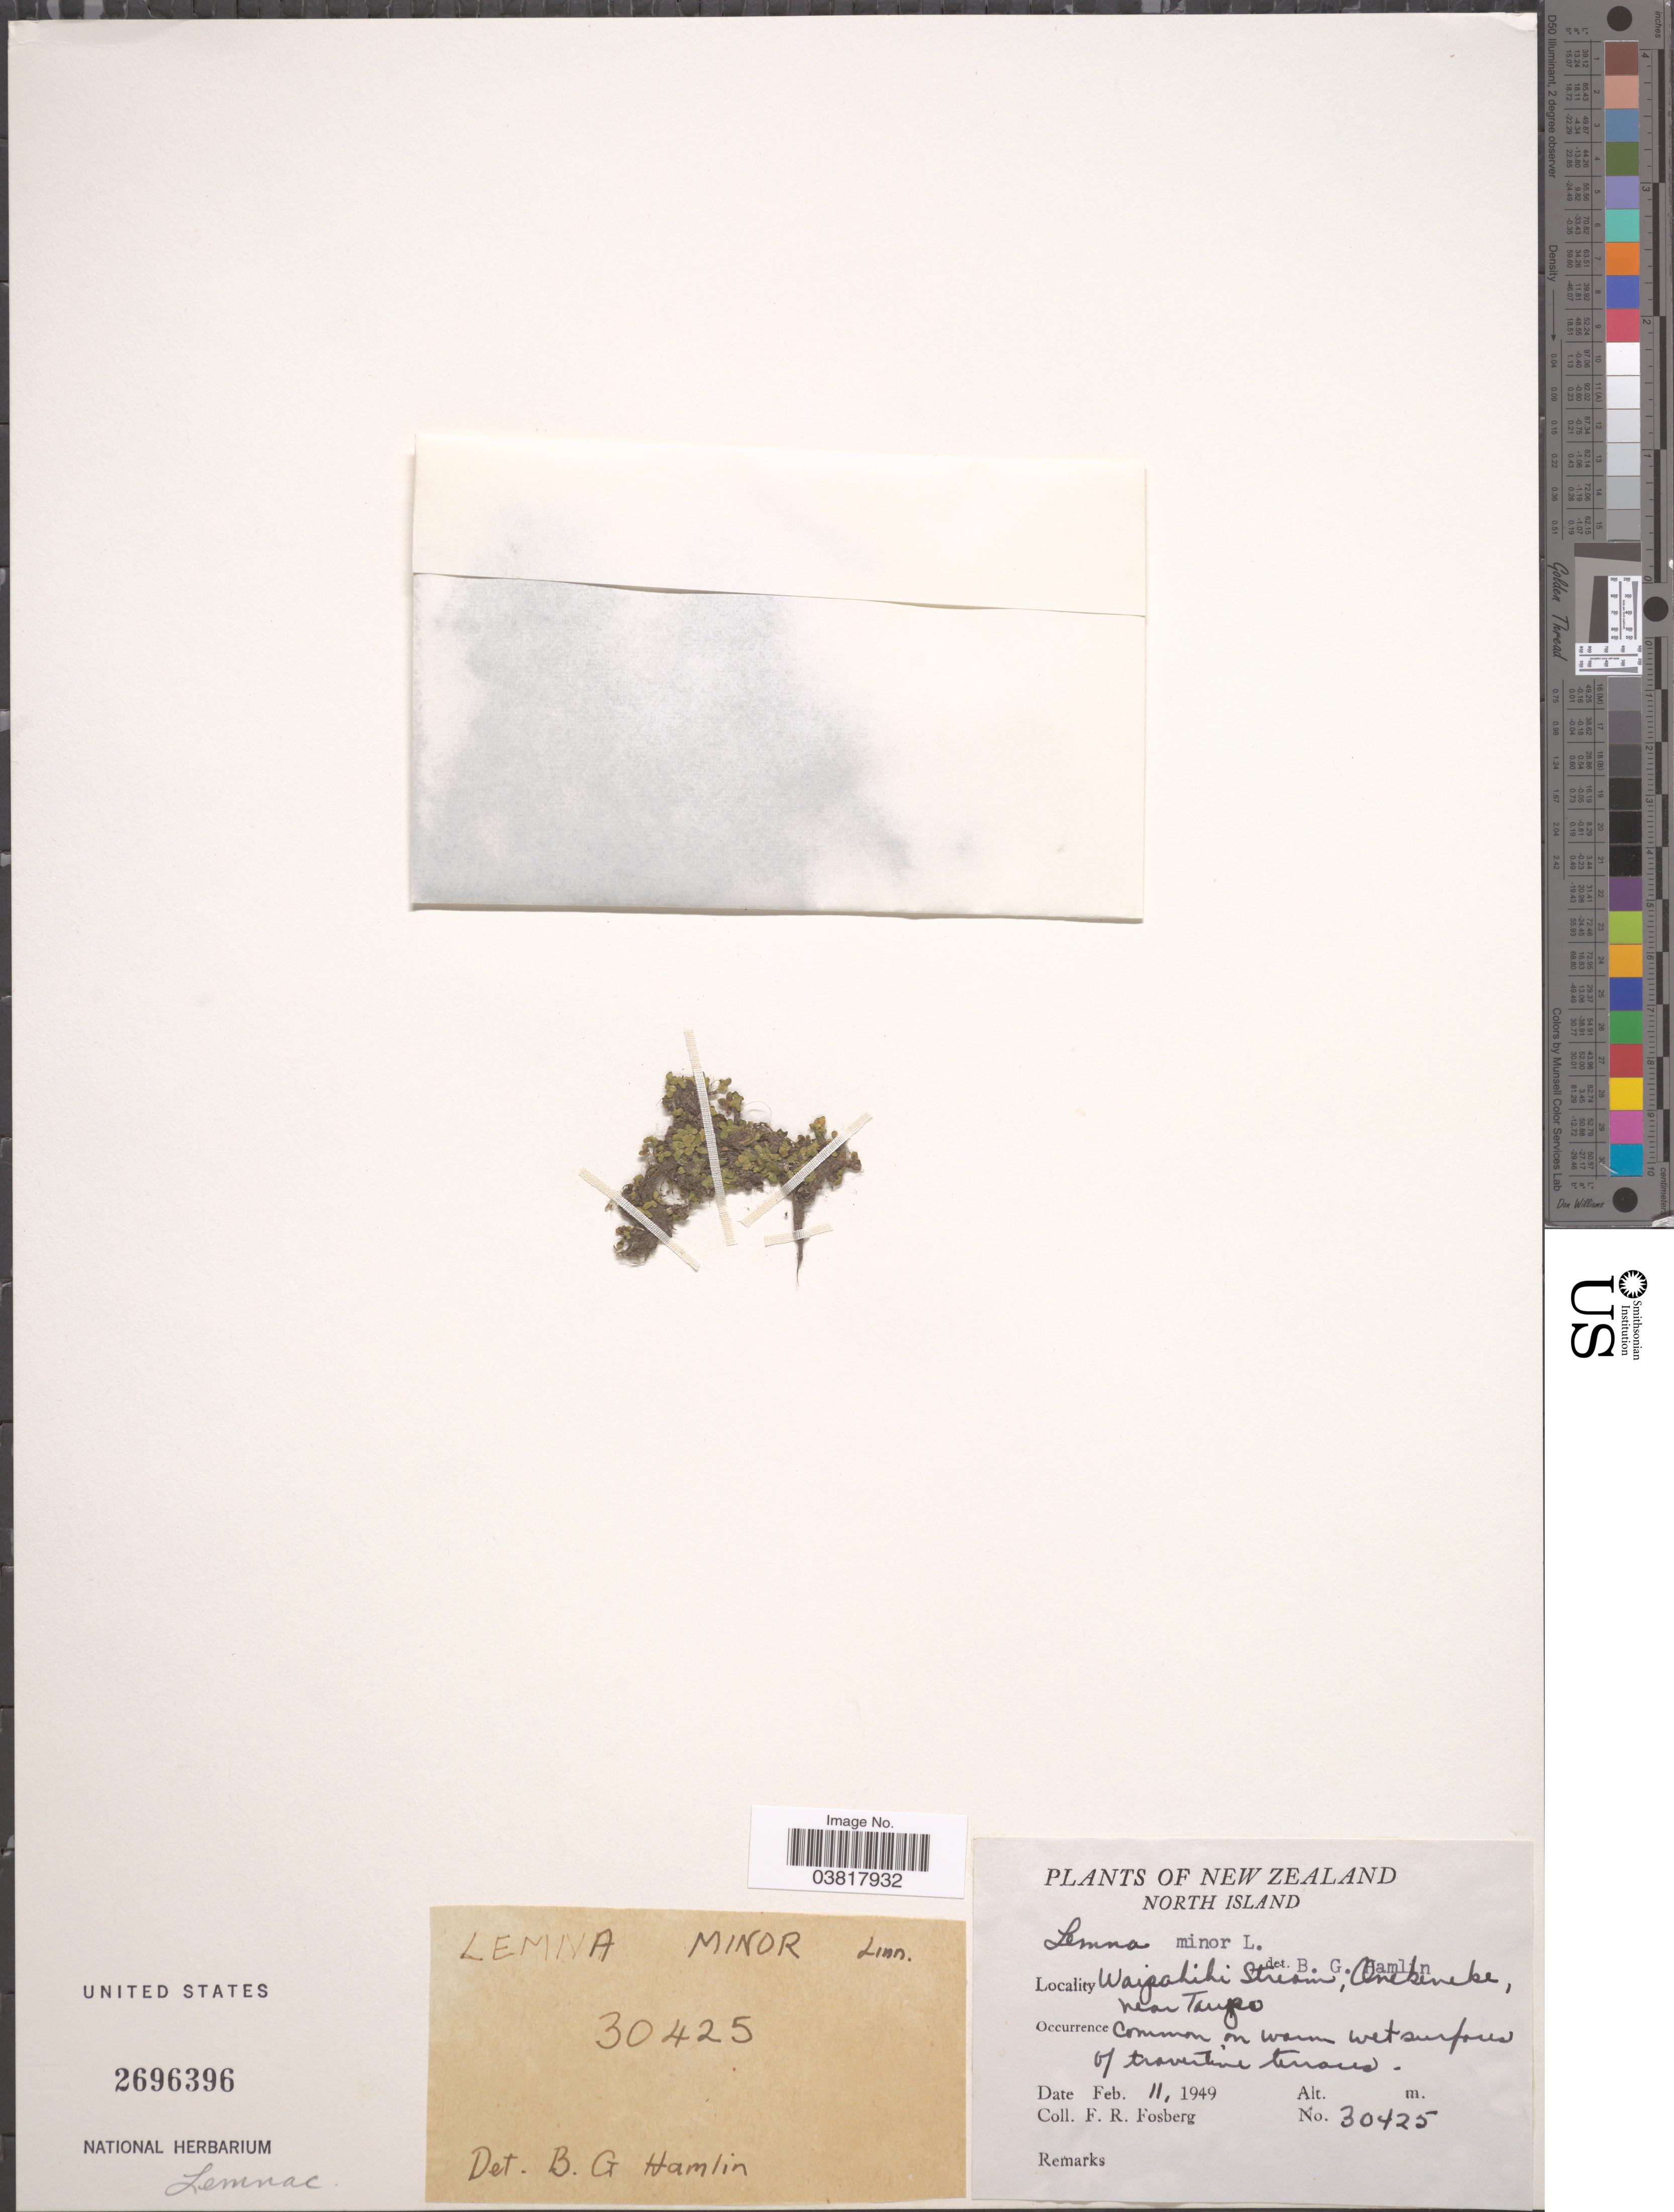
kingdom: Plantae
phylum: Tracheophyta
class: Liliopsida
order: Alismatales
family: Araceae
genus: Lemna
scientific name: Lemna minor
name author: L.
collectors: F. R. Fosberg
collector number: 30425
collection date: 1949-02-11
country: New Zealand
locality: North Island. Waipahihi Stream; Onekeneke near Taupo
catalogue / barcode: US 2696396